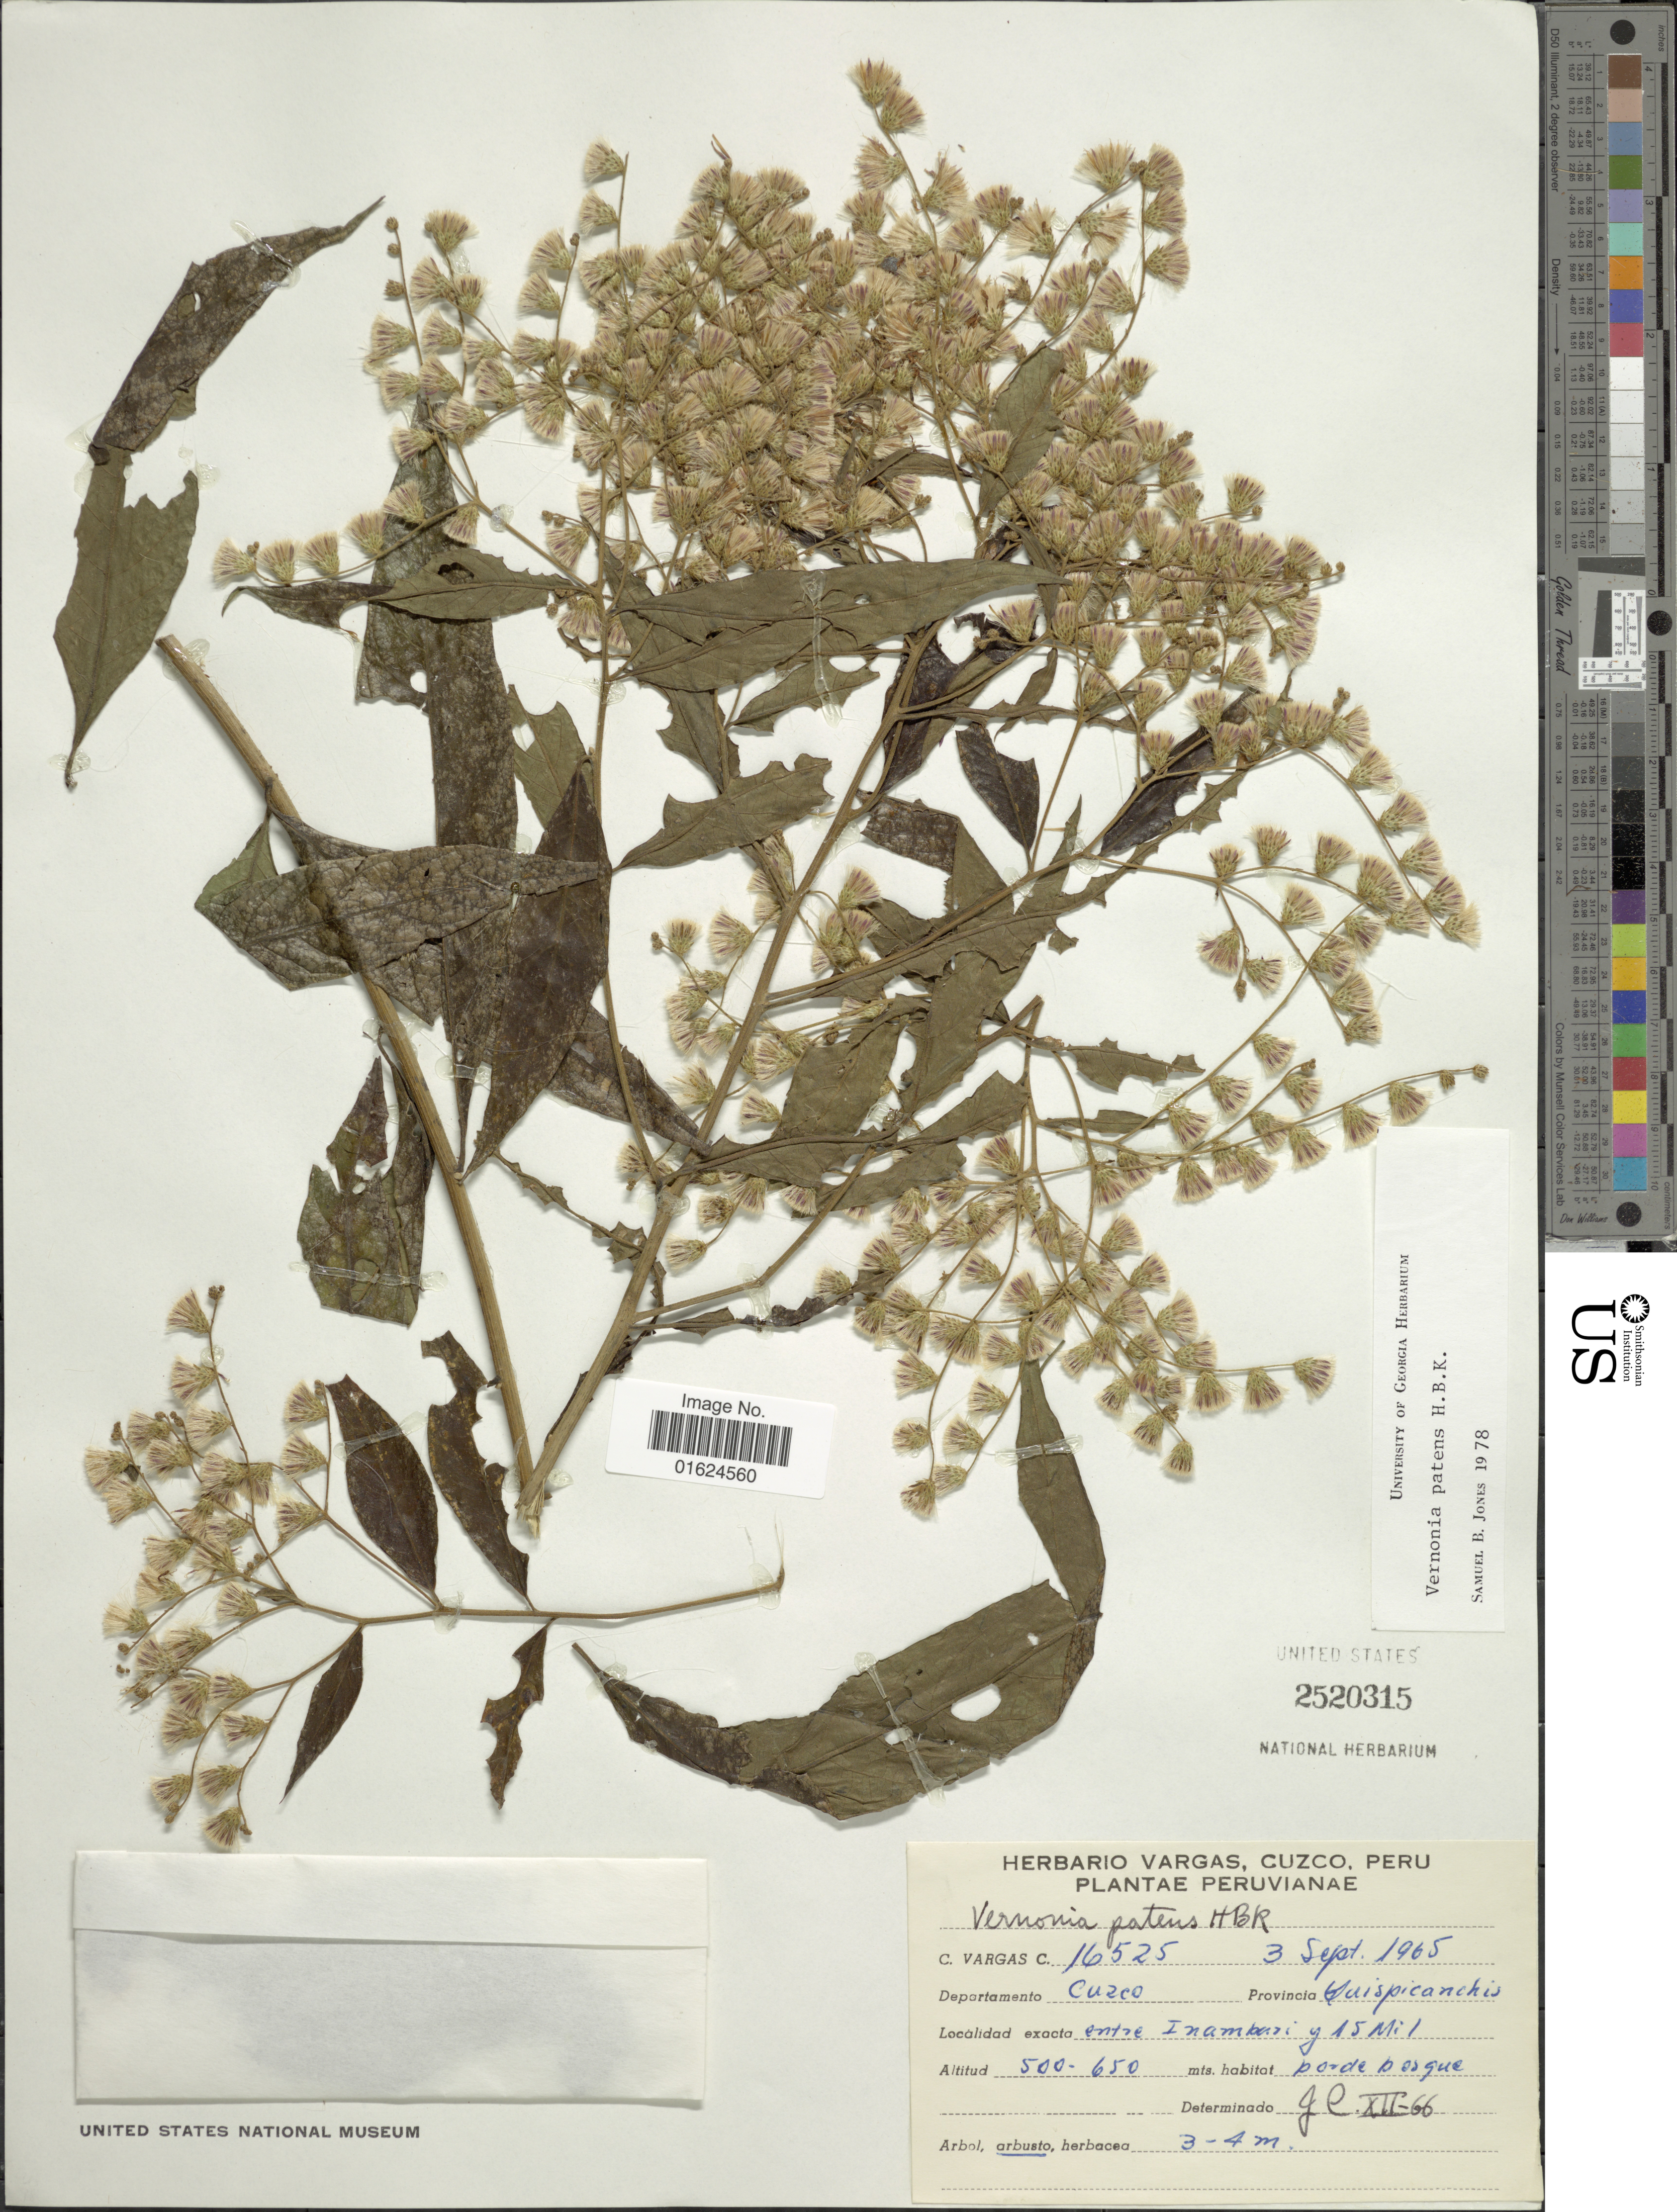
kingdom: Plantae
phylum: Tracheophyta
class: Magnoliopsida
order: Asterales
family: Asteraceae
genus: Vernonanthura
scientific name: Vernonanthura patens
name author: (Kunth) H. Rob.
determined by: Renon, Polla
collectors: C. Vargas Calderón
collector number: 16525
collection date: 1965-09-03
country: Peru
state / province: Cusco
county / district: Quispicanchis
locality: entre Inambari y 15 Mil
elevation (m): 500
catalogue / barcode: US 2520315